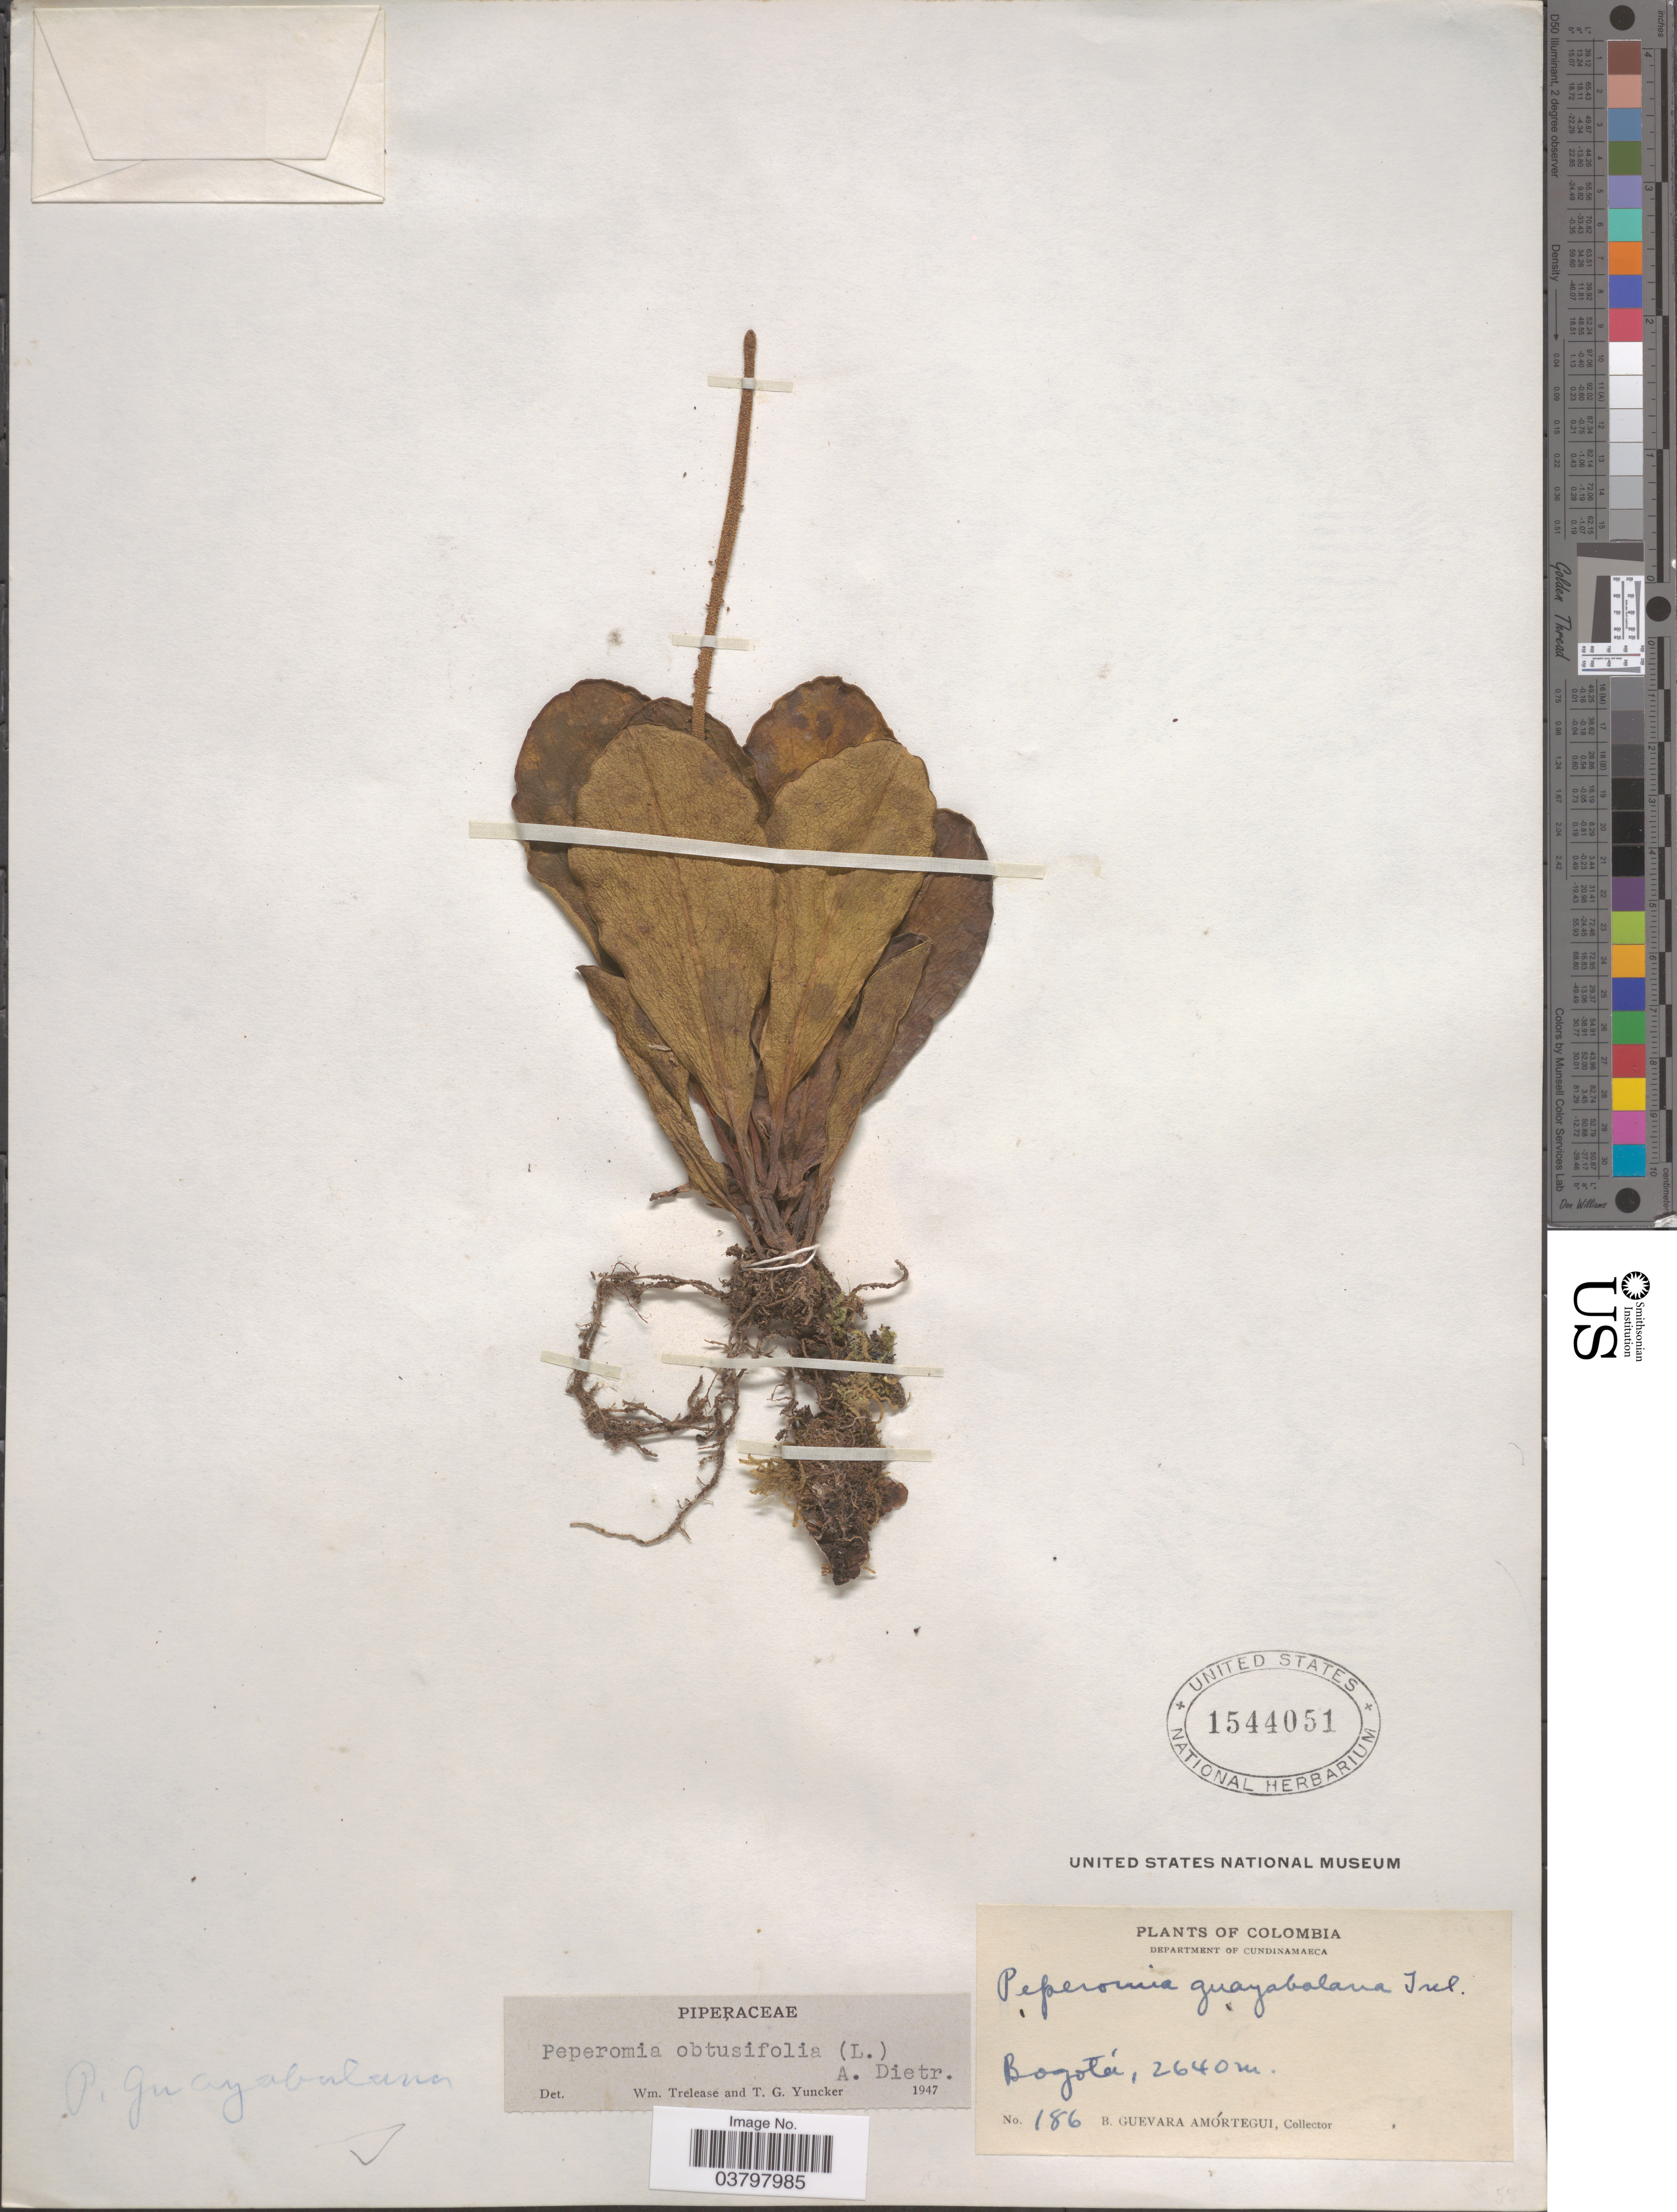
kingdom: Plantae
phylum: Tracheophyta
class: Magnoliopsida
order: Piperales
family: Piperaceae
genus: Peperomia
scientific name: Peperomia obtusifolia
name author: (L.) A. Dietr.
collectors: B. Guevara Amortegui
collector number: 186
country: Colombia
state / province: Cundinamarca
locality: Department of Cundinamarca. Bogotá.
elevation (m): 2640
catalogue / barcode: US 1544051